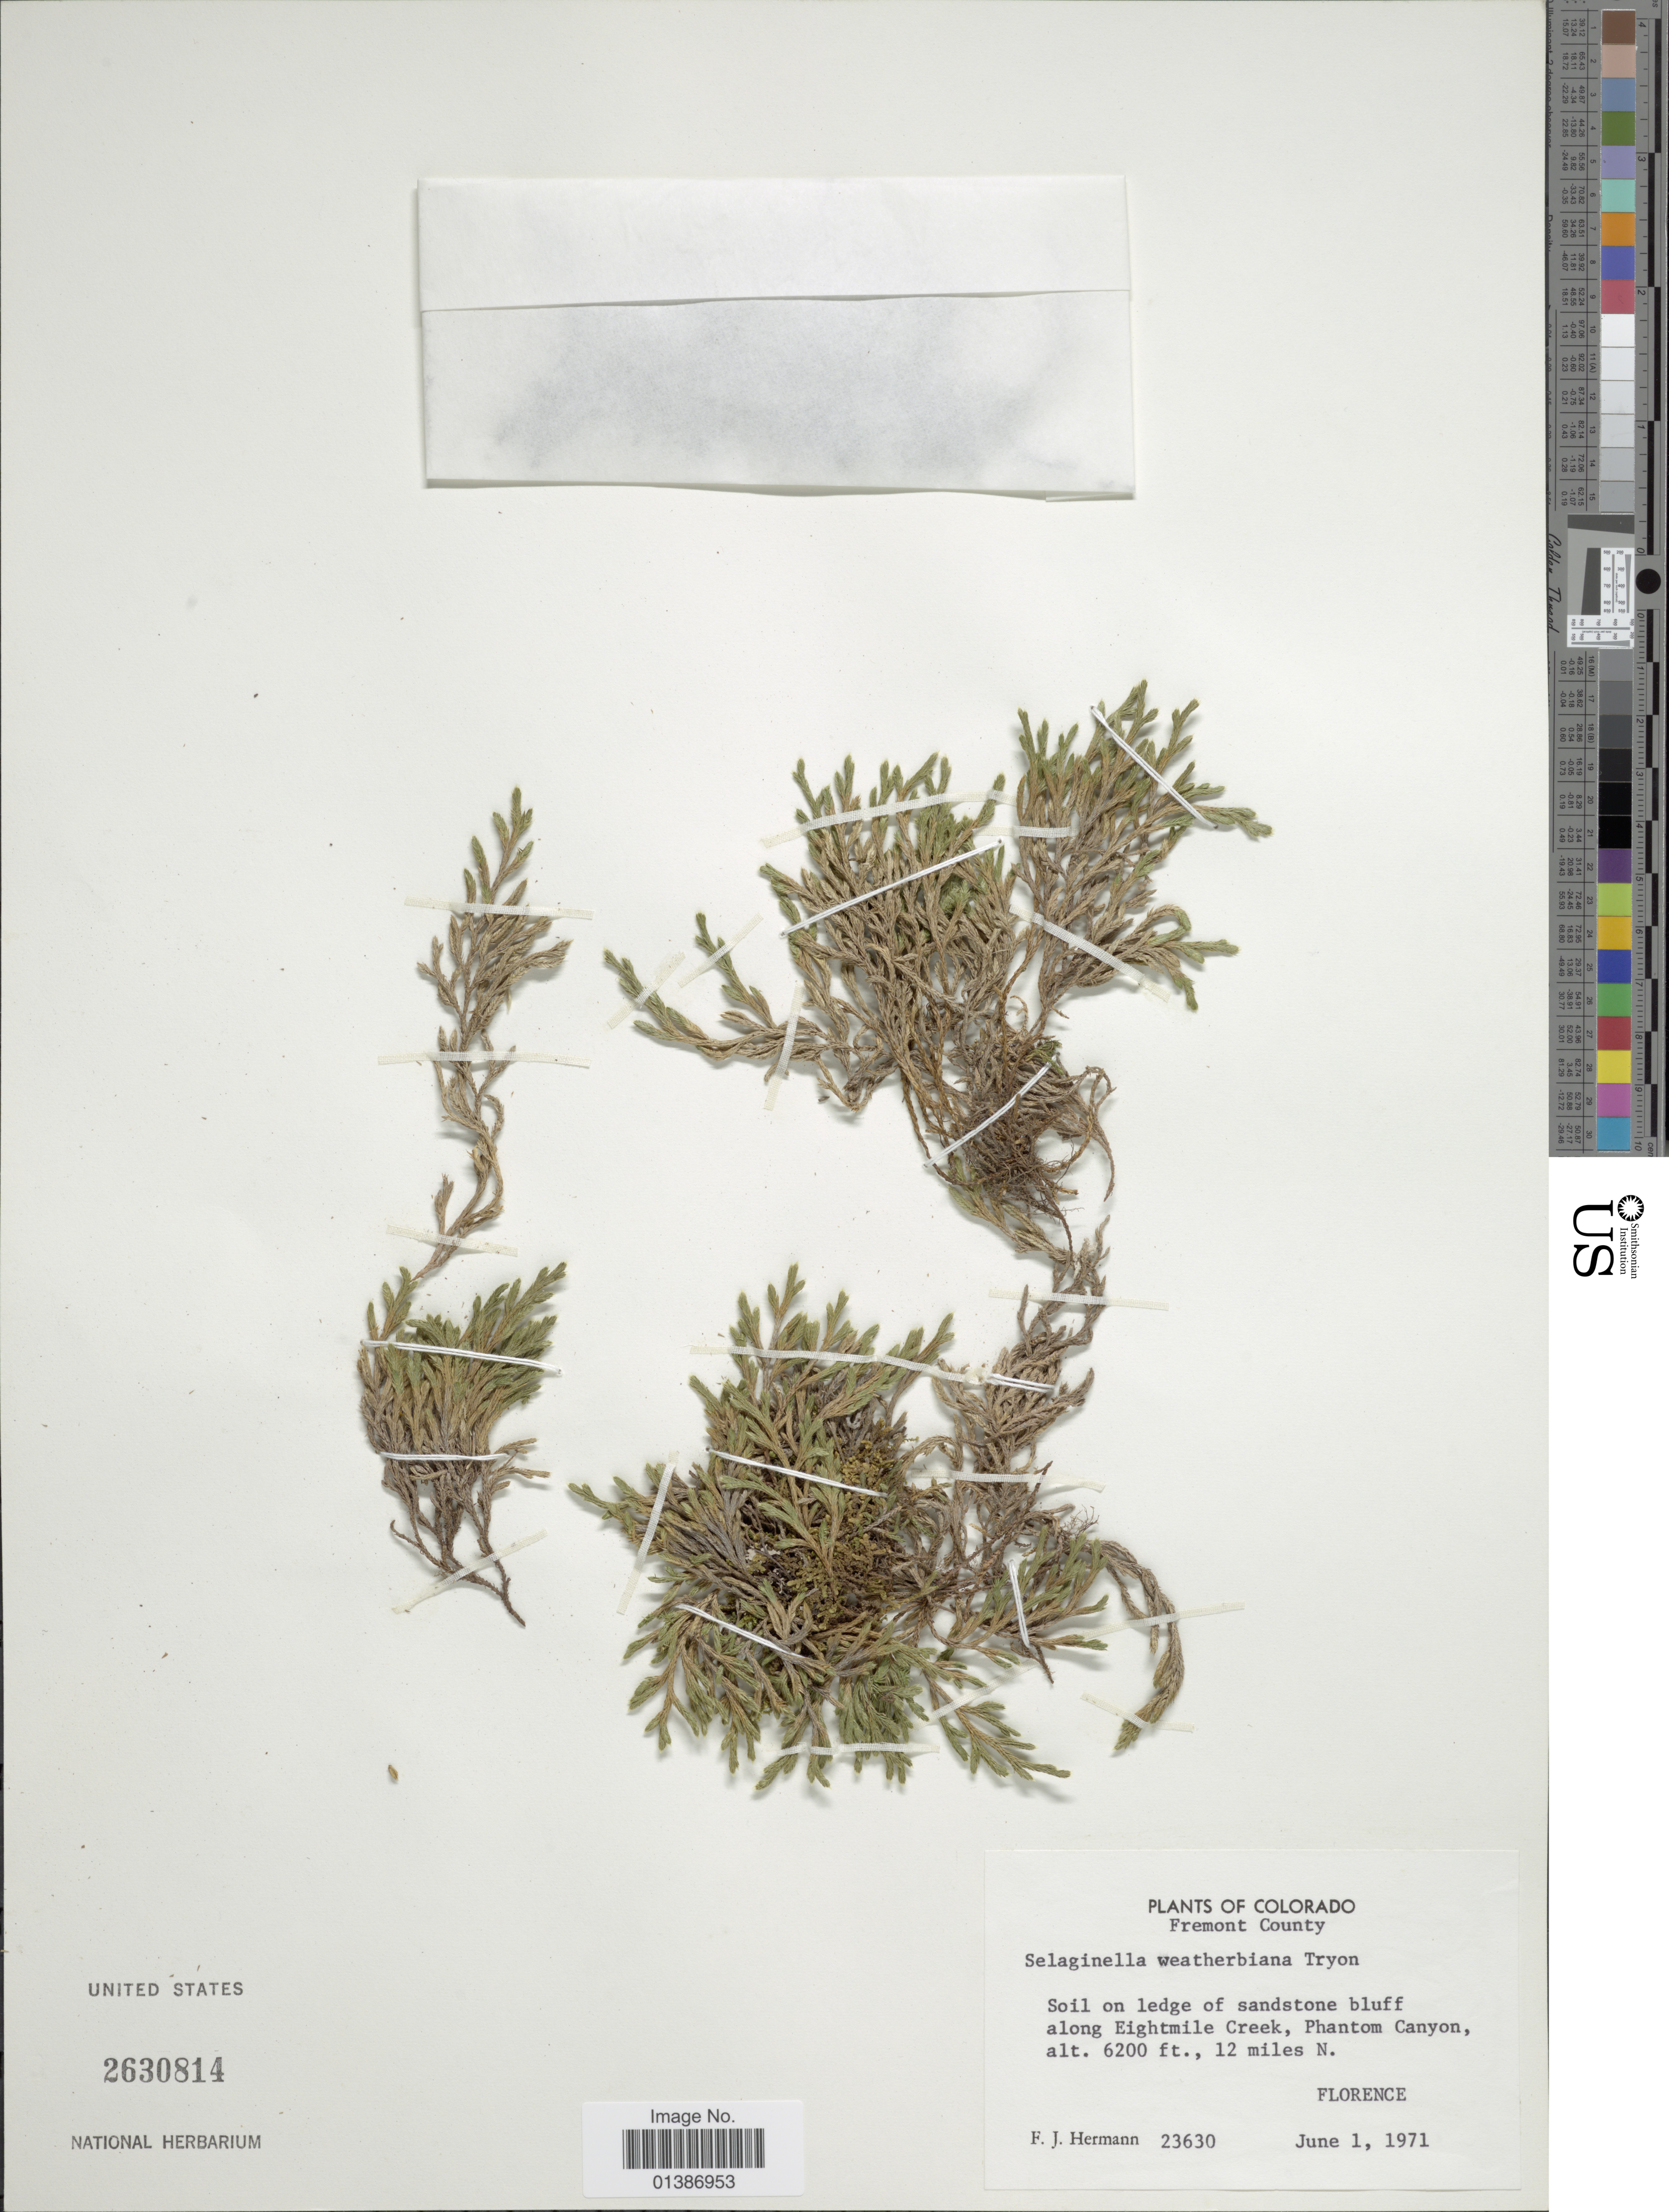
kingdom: Plantae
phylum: Tracheophyta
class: Lycopodiopsida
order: Selaginellales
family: Selaginellaceae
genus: Selaginella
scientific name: Selaginella weatherbiana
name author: R.M. Tryon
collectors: F. J. Hermann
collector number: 23630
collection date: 1971-06-01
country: United States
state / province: Colorado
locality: Fremont County, soil on ledge of sandstone bluff along Eightmile Creek, Phantom Canyon, 12 miles N. Florence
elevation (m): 1890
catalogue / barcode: US 2630814